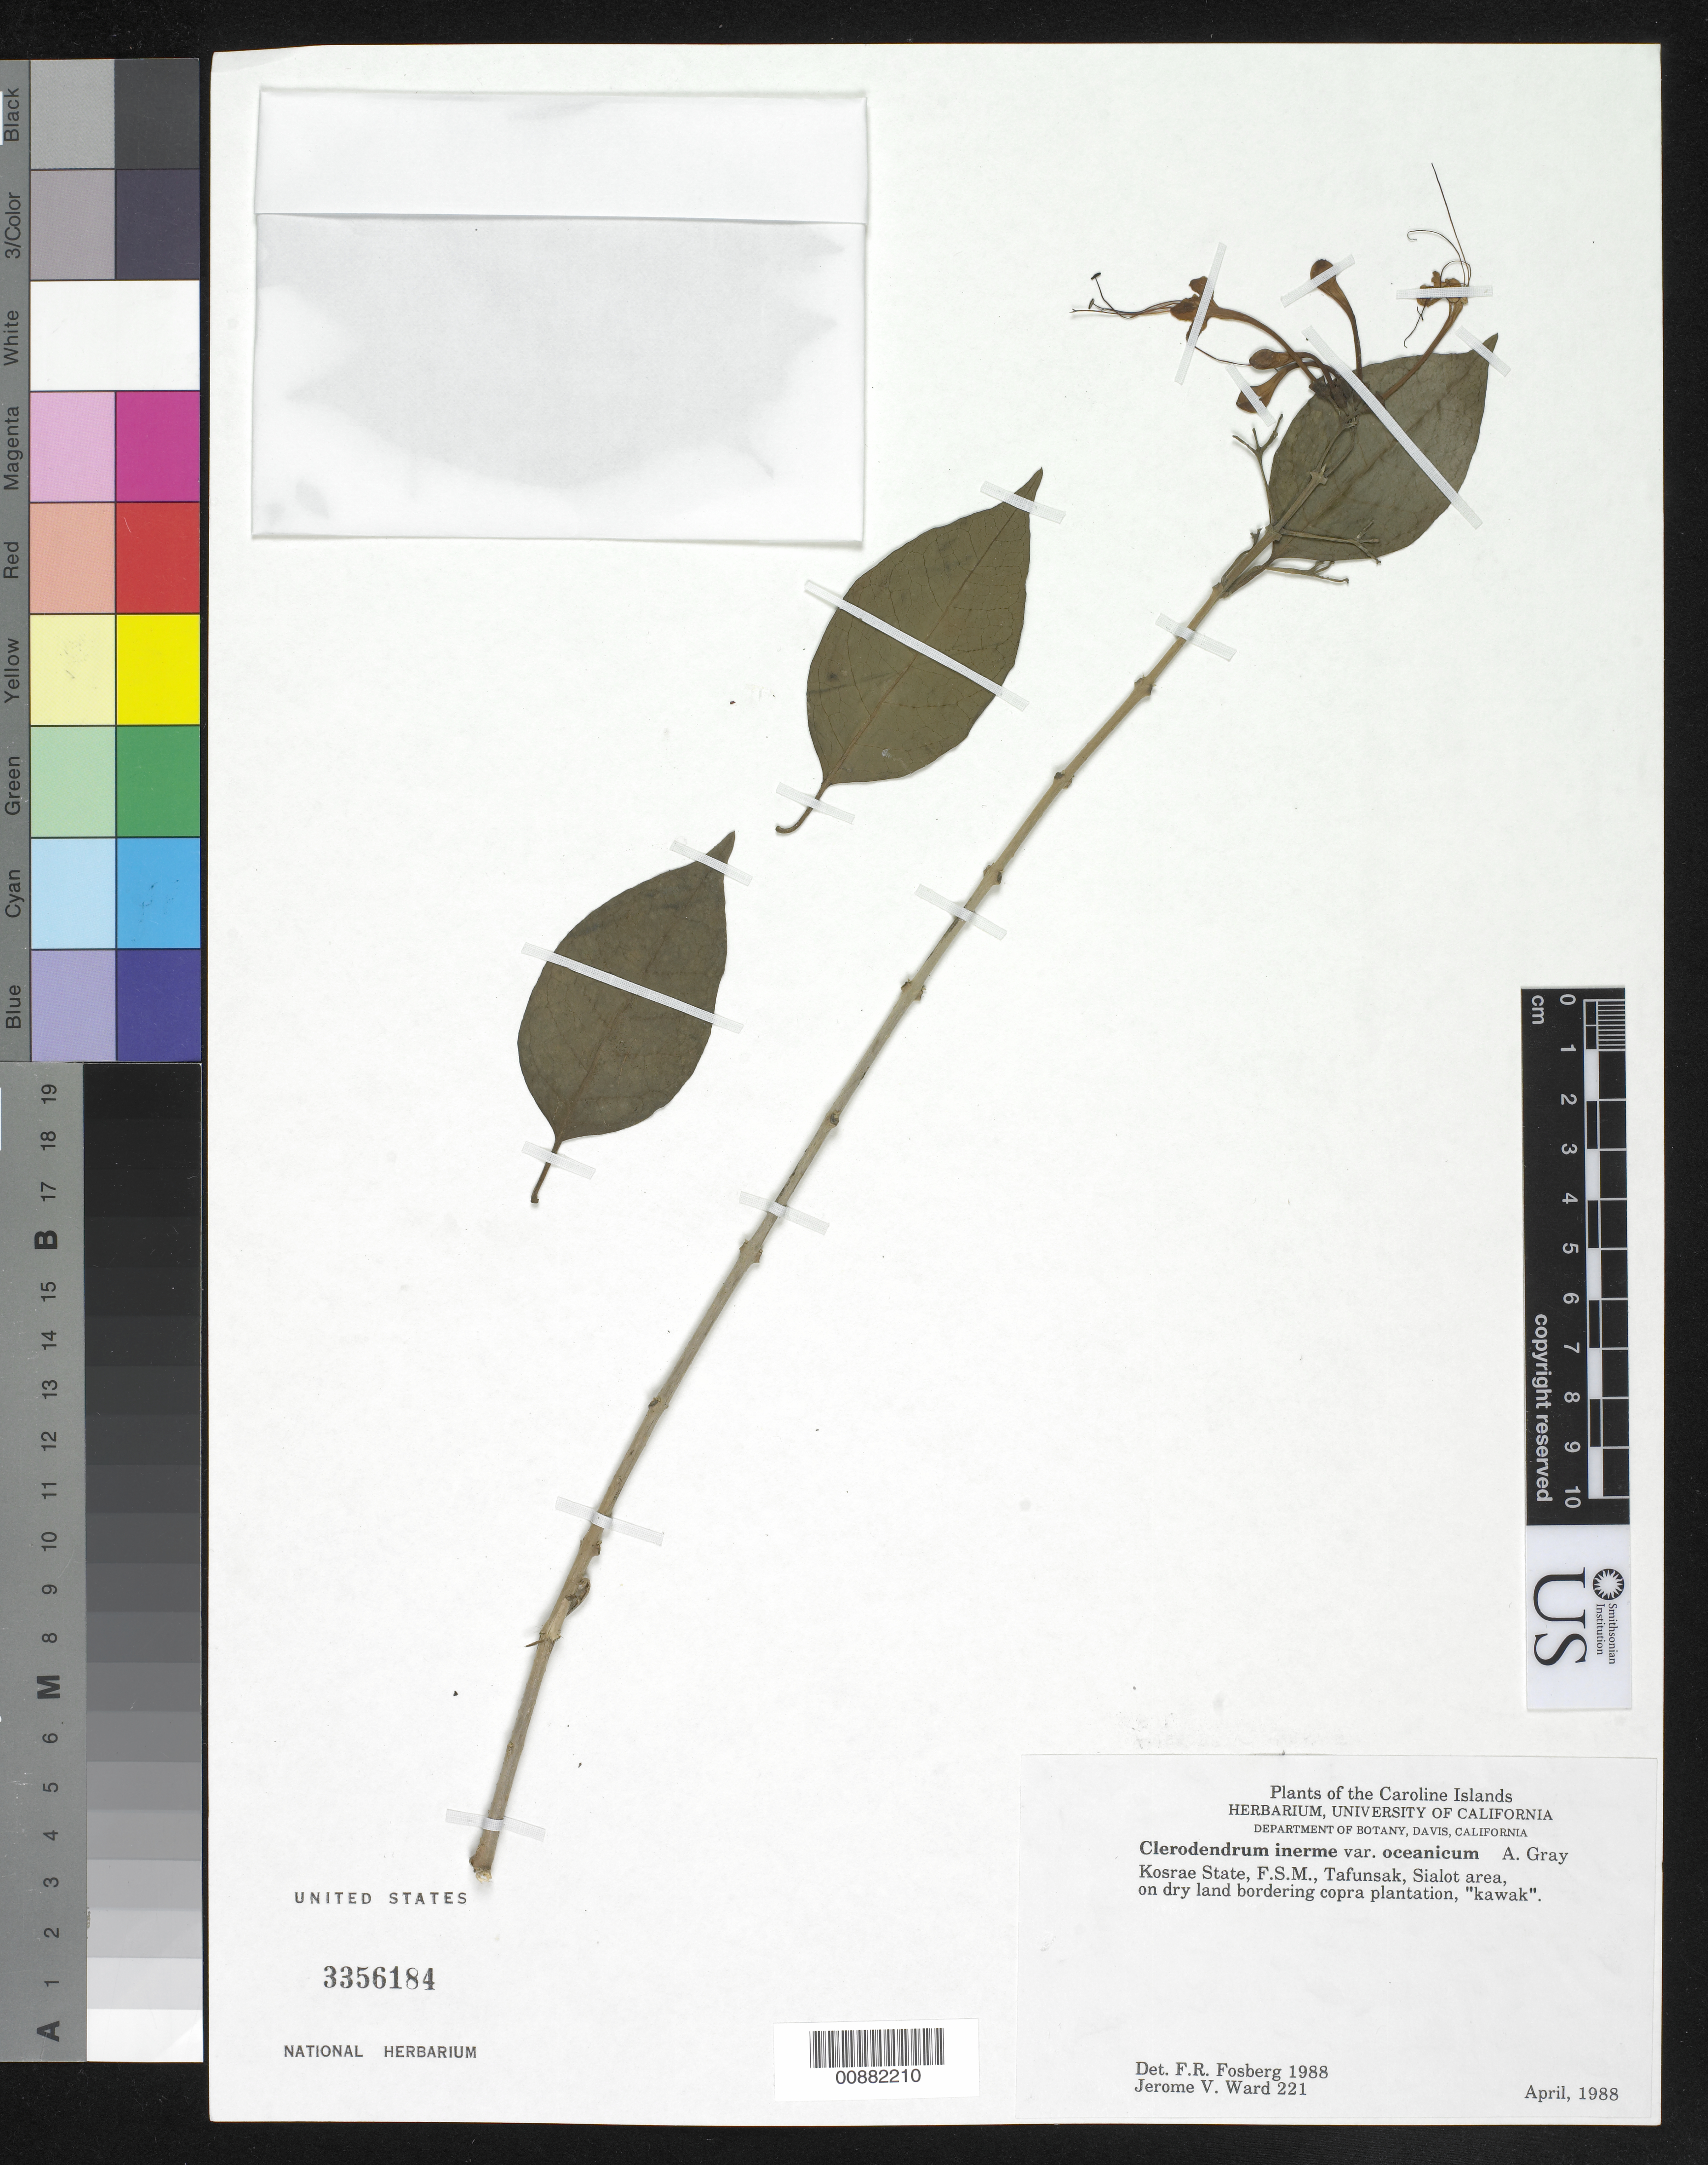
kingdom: Plantae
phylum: Tracheophyta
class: Magnoliopsida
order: Lamiales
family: Lamiaceae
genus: Clerodendrum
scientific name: Clerodendrum inerme var. oceanicum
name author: A. Gray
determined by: Fosberg, F. R.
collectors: J. V. Ward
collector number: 1988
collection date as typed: Apr 1988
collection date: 1988-04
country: Micronesia, Federated States of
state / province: Kosrae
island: Kosrae (Kusaie)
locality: Tafunsak, Sialot area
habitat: on dry lang bordering copra plantation.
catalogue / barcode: US 3356184